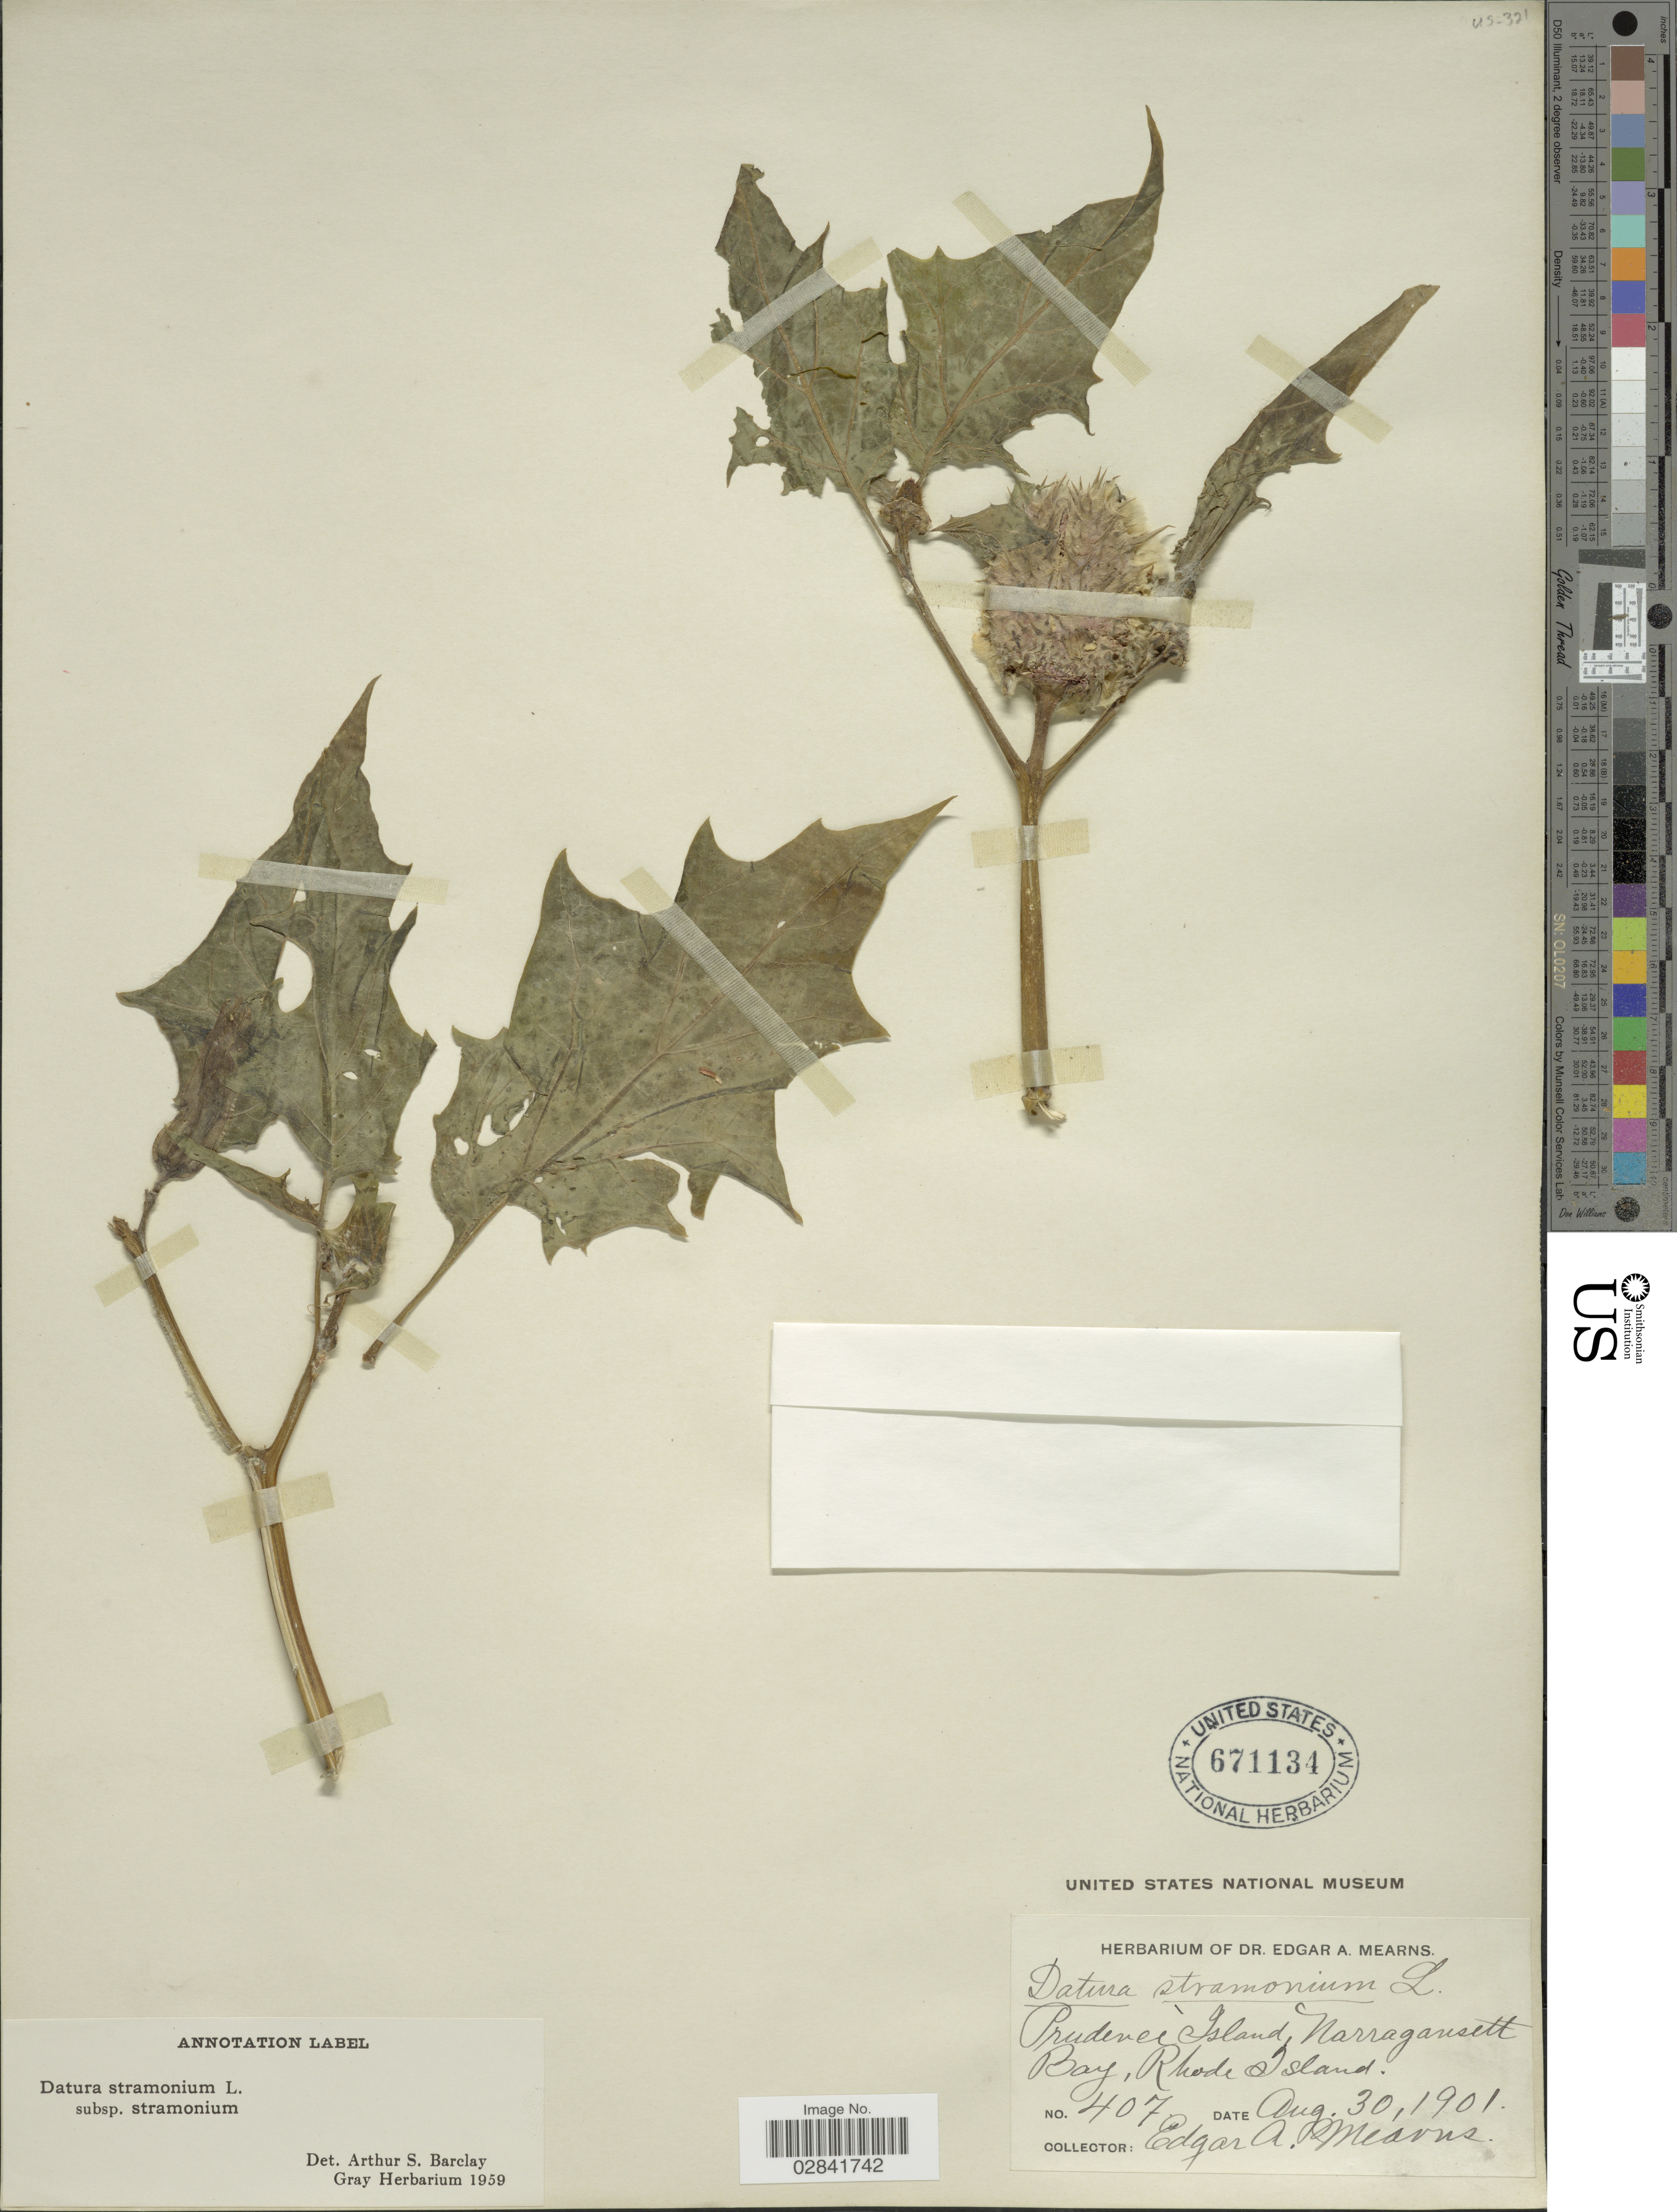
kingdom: Plantae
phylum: Tracheophyta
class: Magnoliopsida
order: Solanales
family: Solanaceae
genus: Datura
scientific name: Datura stramonium subsp. stramonium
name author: L.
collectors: E. A. Mearns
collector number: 407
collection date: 1901-08-30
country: United States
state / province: Rhode Island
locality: Prudence Island, Narragansett Bay.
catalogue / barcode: US 671134